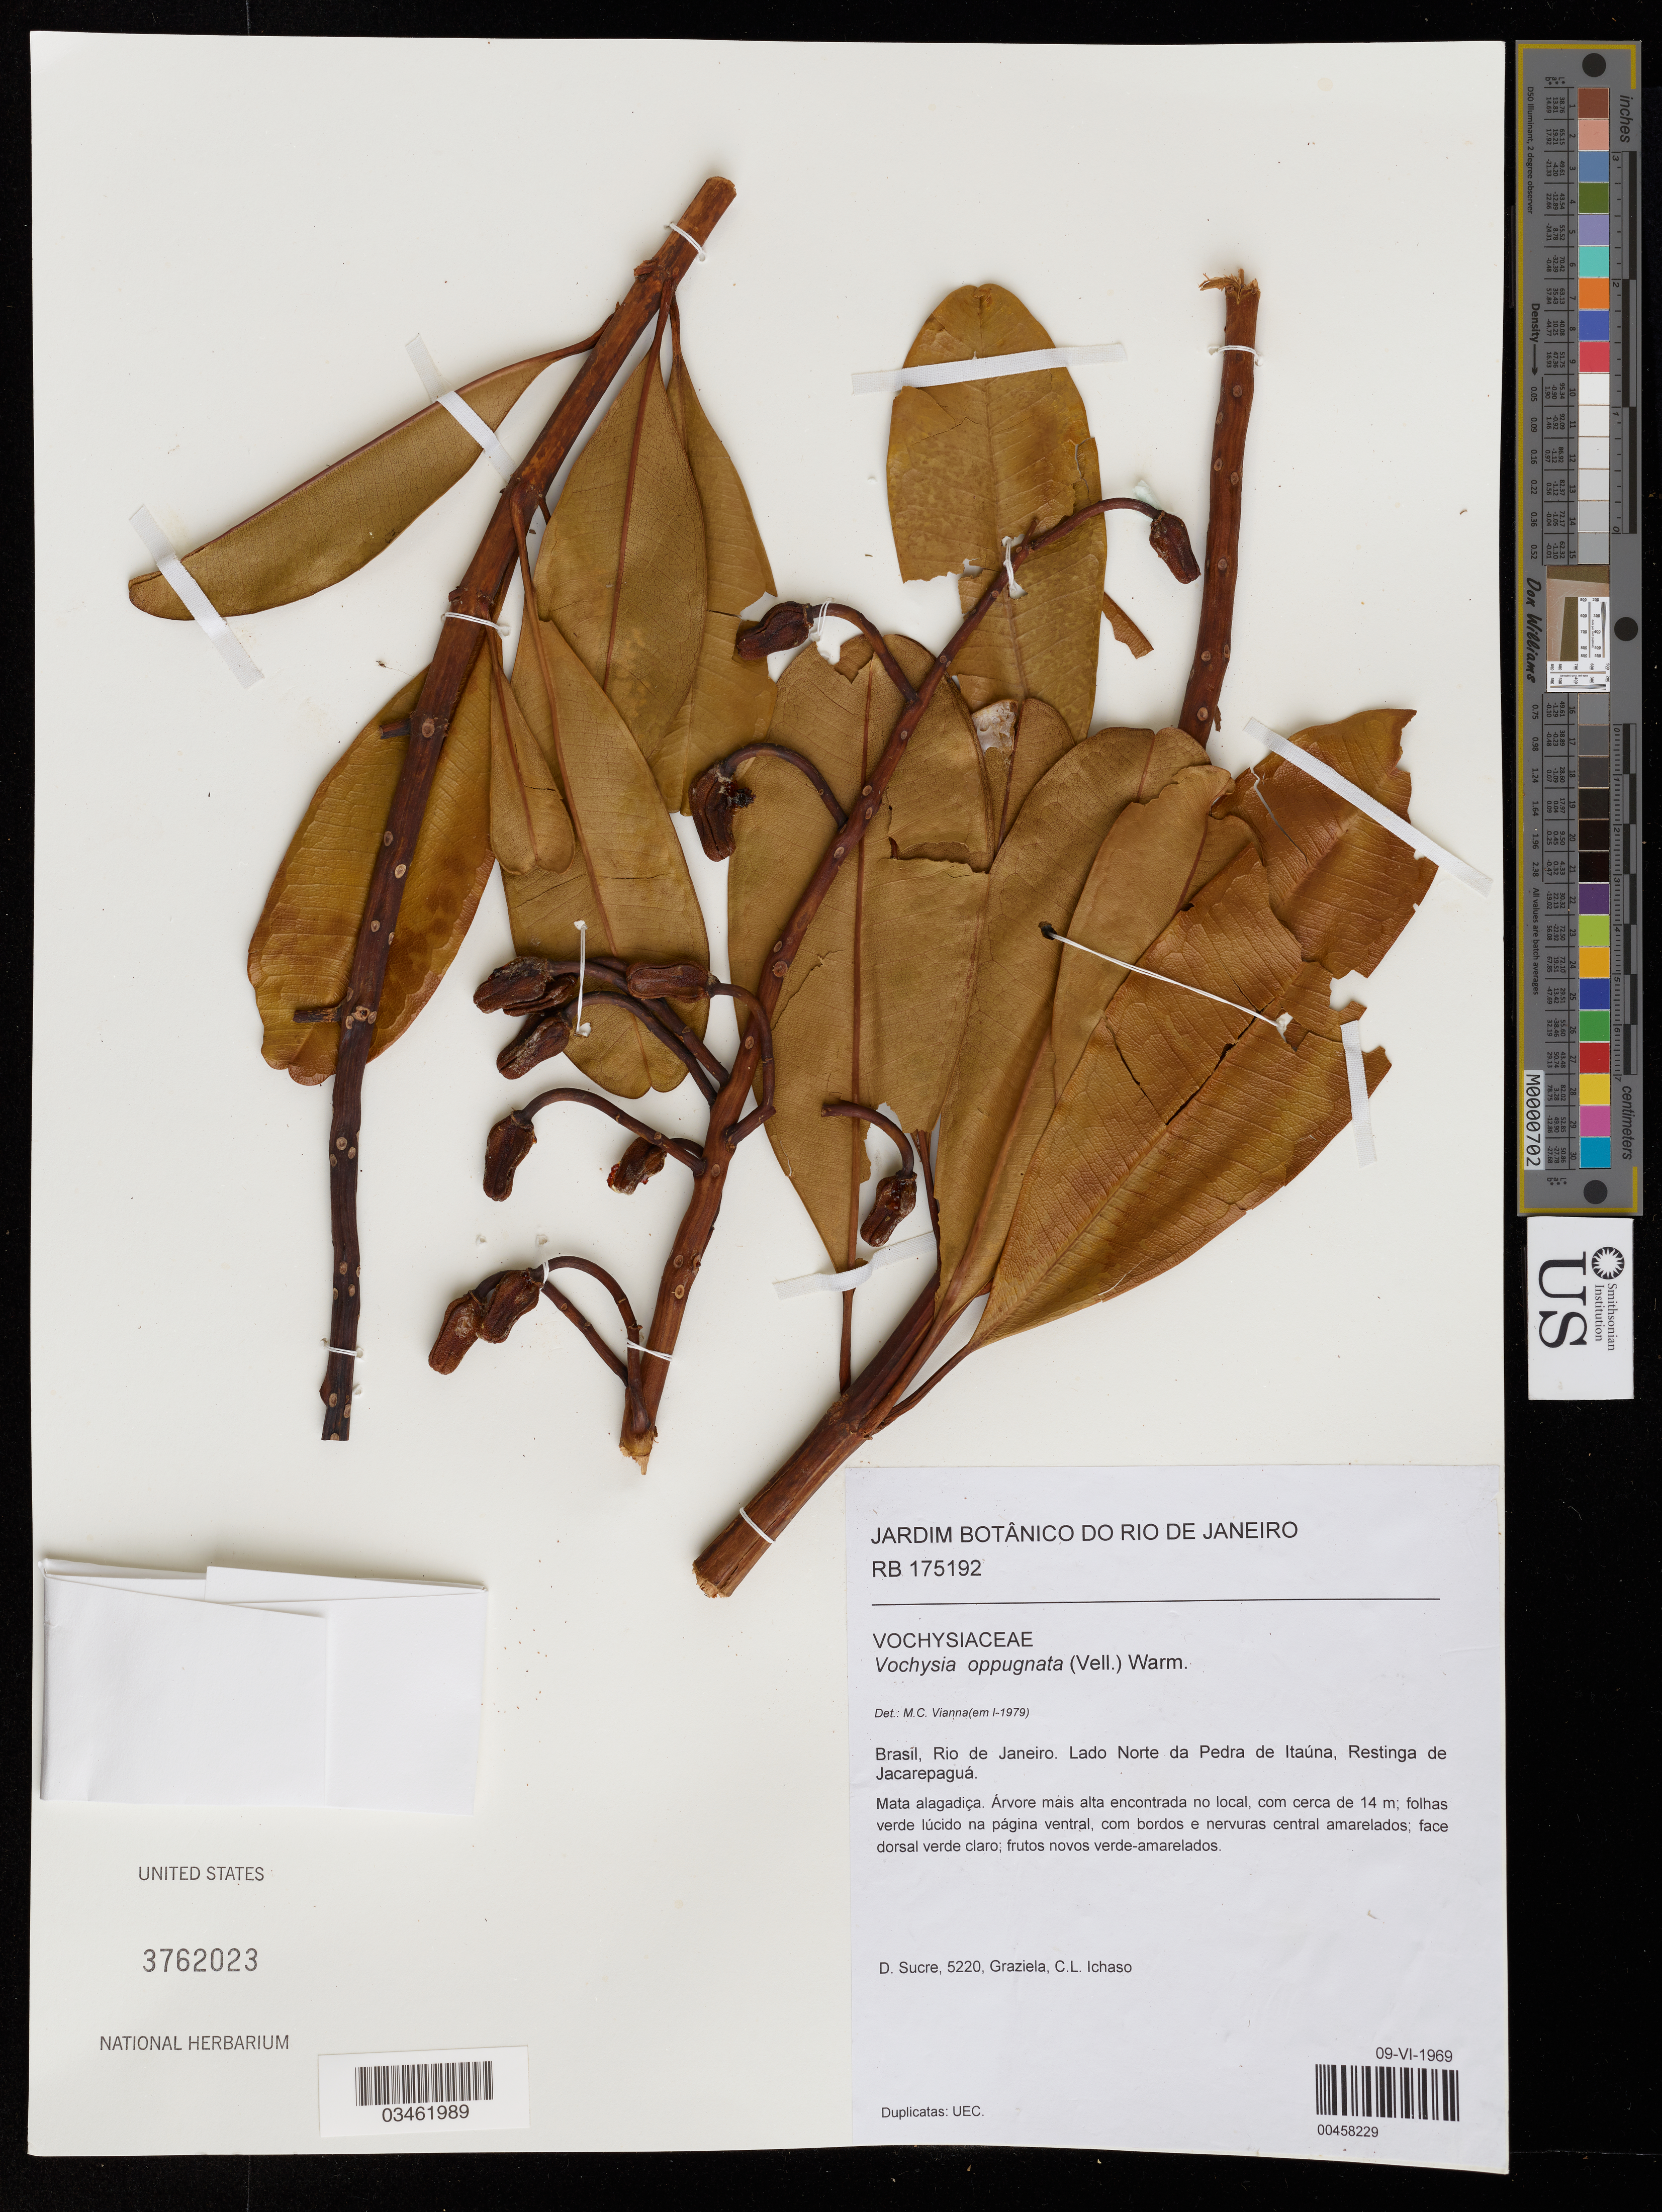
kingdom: Plantae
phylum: Tracheophyta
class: Magnoliopsida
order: Myrtales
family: Vochysiaceae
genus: Vochysia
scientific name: Vochysia oppugnata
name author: (Velloso) Warm.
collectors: D. Sucre, -- Graziela & C. L. Ichaso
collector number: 5220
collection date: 1969-06-09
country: Brazil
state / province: Rio de Janeiro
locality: Lado Norte da Pedra de Itaúna. Restinga de Jacarepaguá.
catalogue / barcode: US 3762023